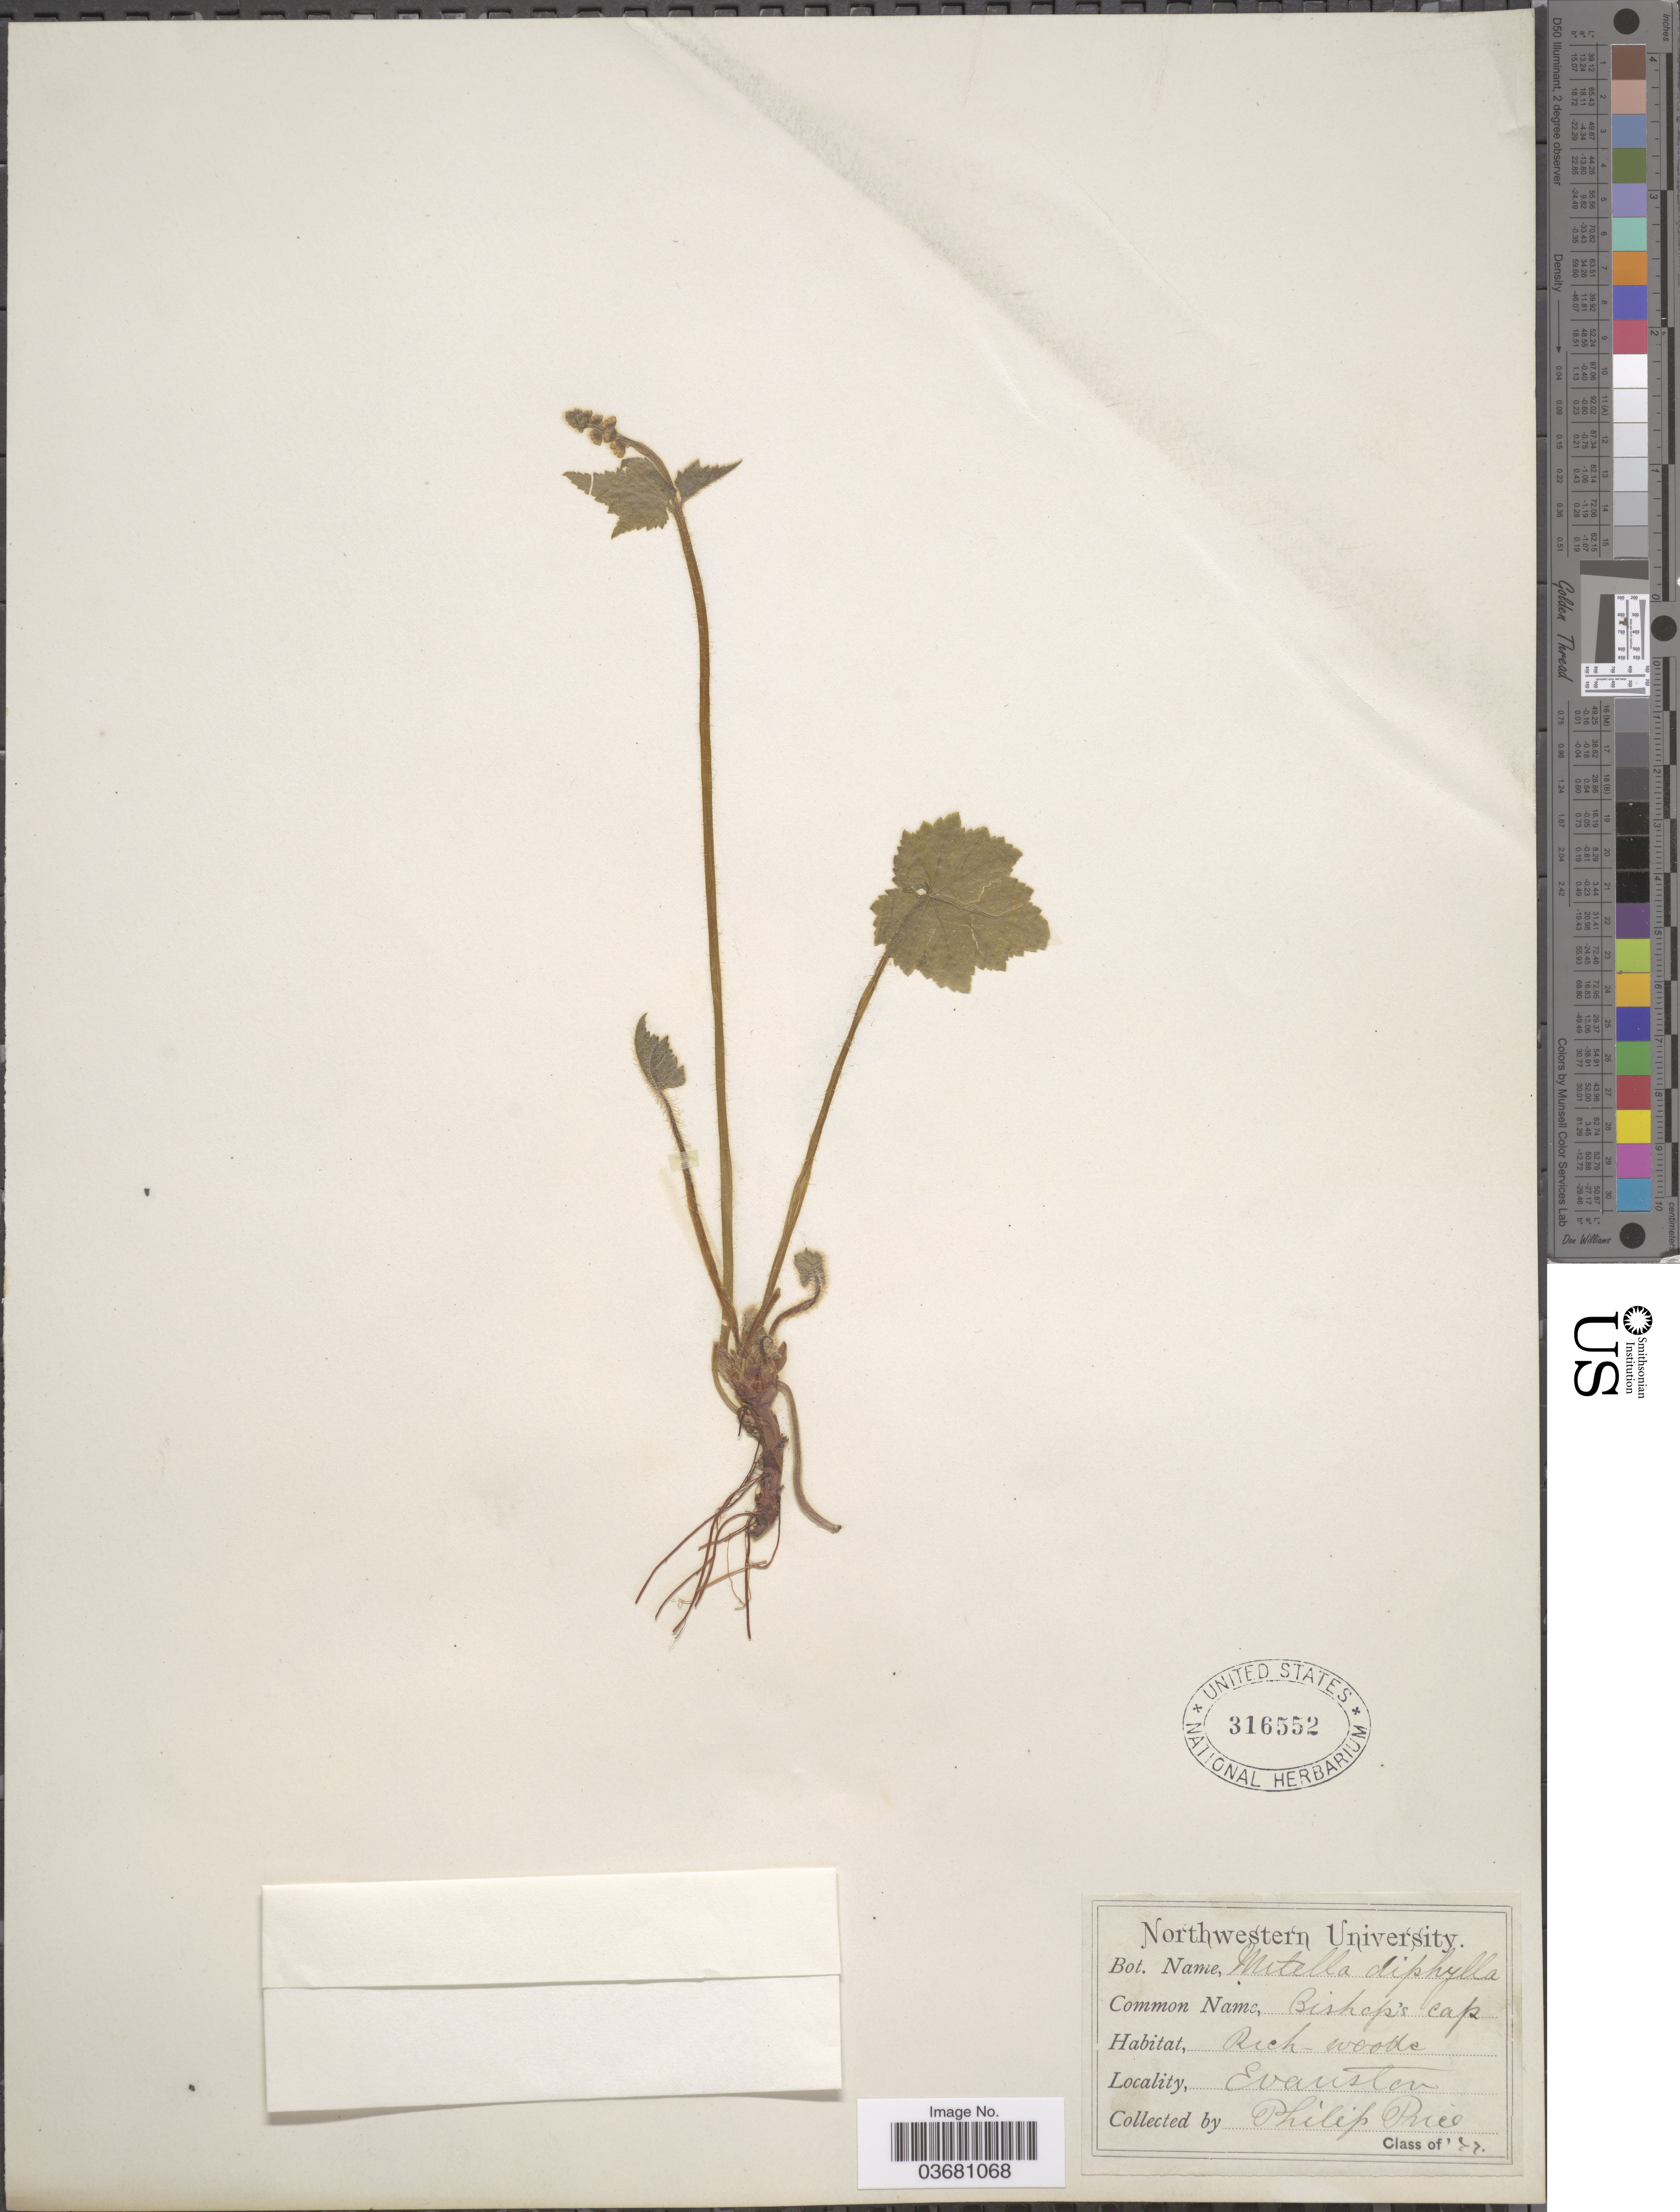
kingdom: Plantae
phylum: Tracheophyta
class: Magnoliopsida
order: Saxifragales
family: Saxifragaceae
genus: Mitella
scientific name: Mitella diphylla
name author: L.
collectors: P. Price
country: United States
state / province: Illinois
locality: Rich woods. Evanston.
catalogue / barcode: US 316552